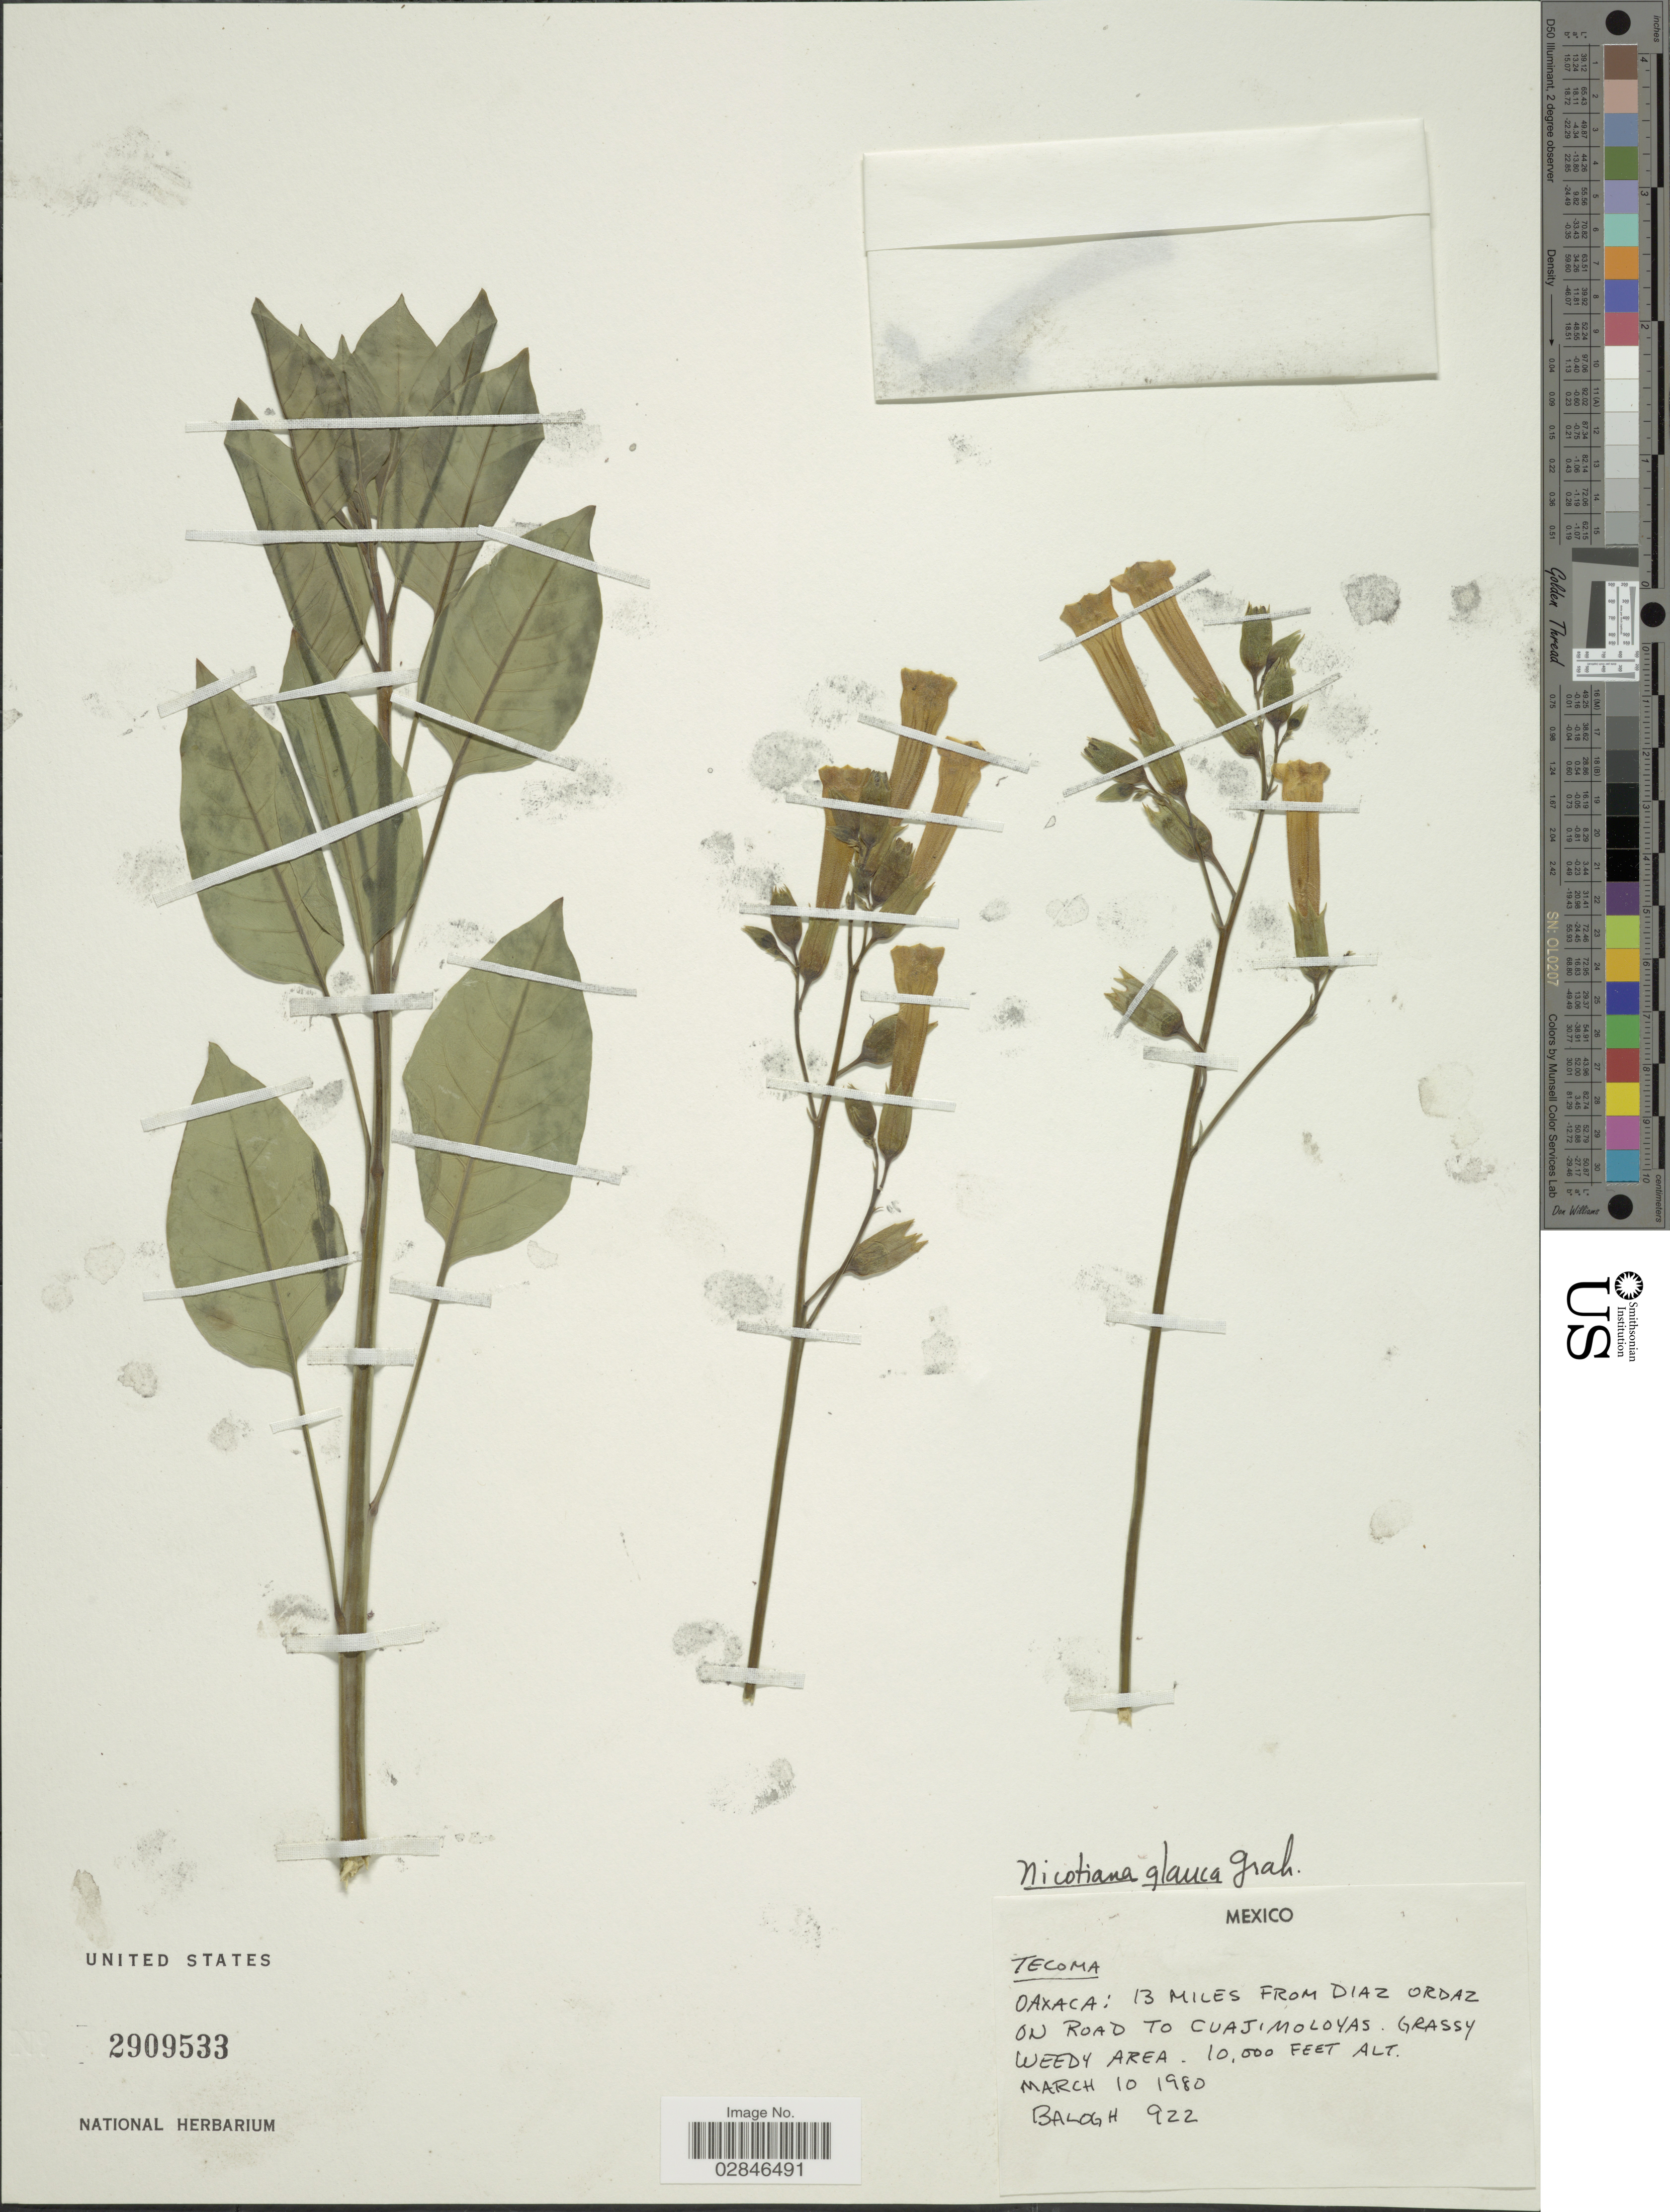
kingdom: Plantae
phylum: Tracheophyta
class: Magnoliopsida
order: Solanales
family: Solanaceae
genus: Nicotiana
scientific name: Nicotiana glauca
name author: Graham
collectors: -. Balogh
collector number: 922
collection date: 1980-03-10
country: Mexico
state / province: Oaxaca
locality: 13 miles from Diaz Ordaz on road to Cuajimoloyas.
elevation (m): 3048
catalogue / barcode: US 2909533